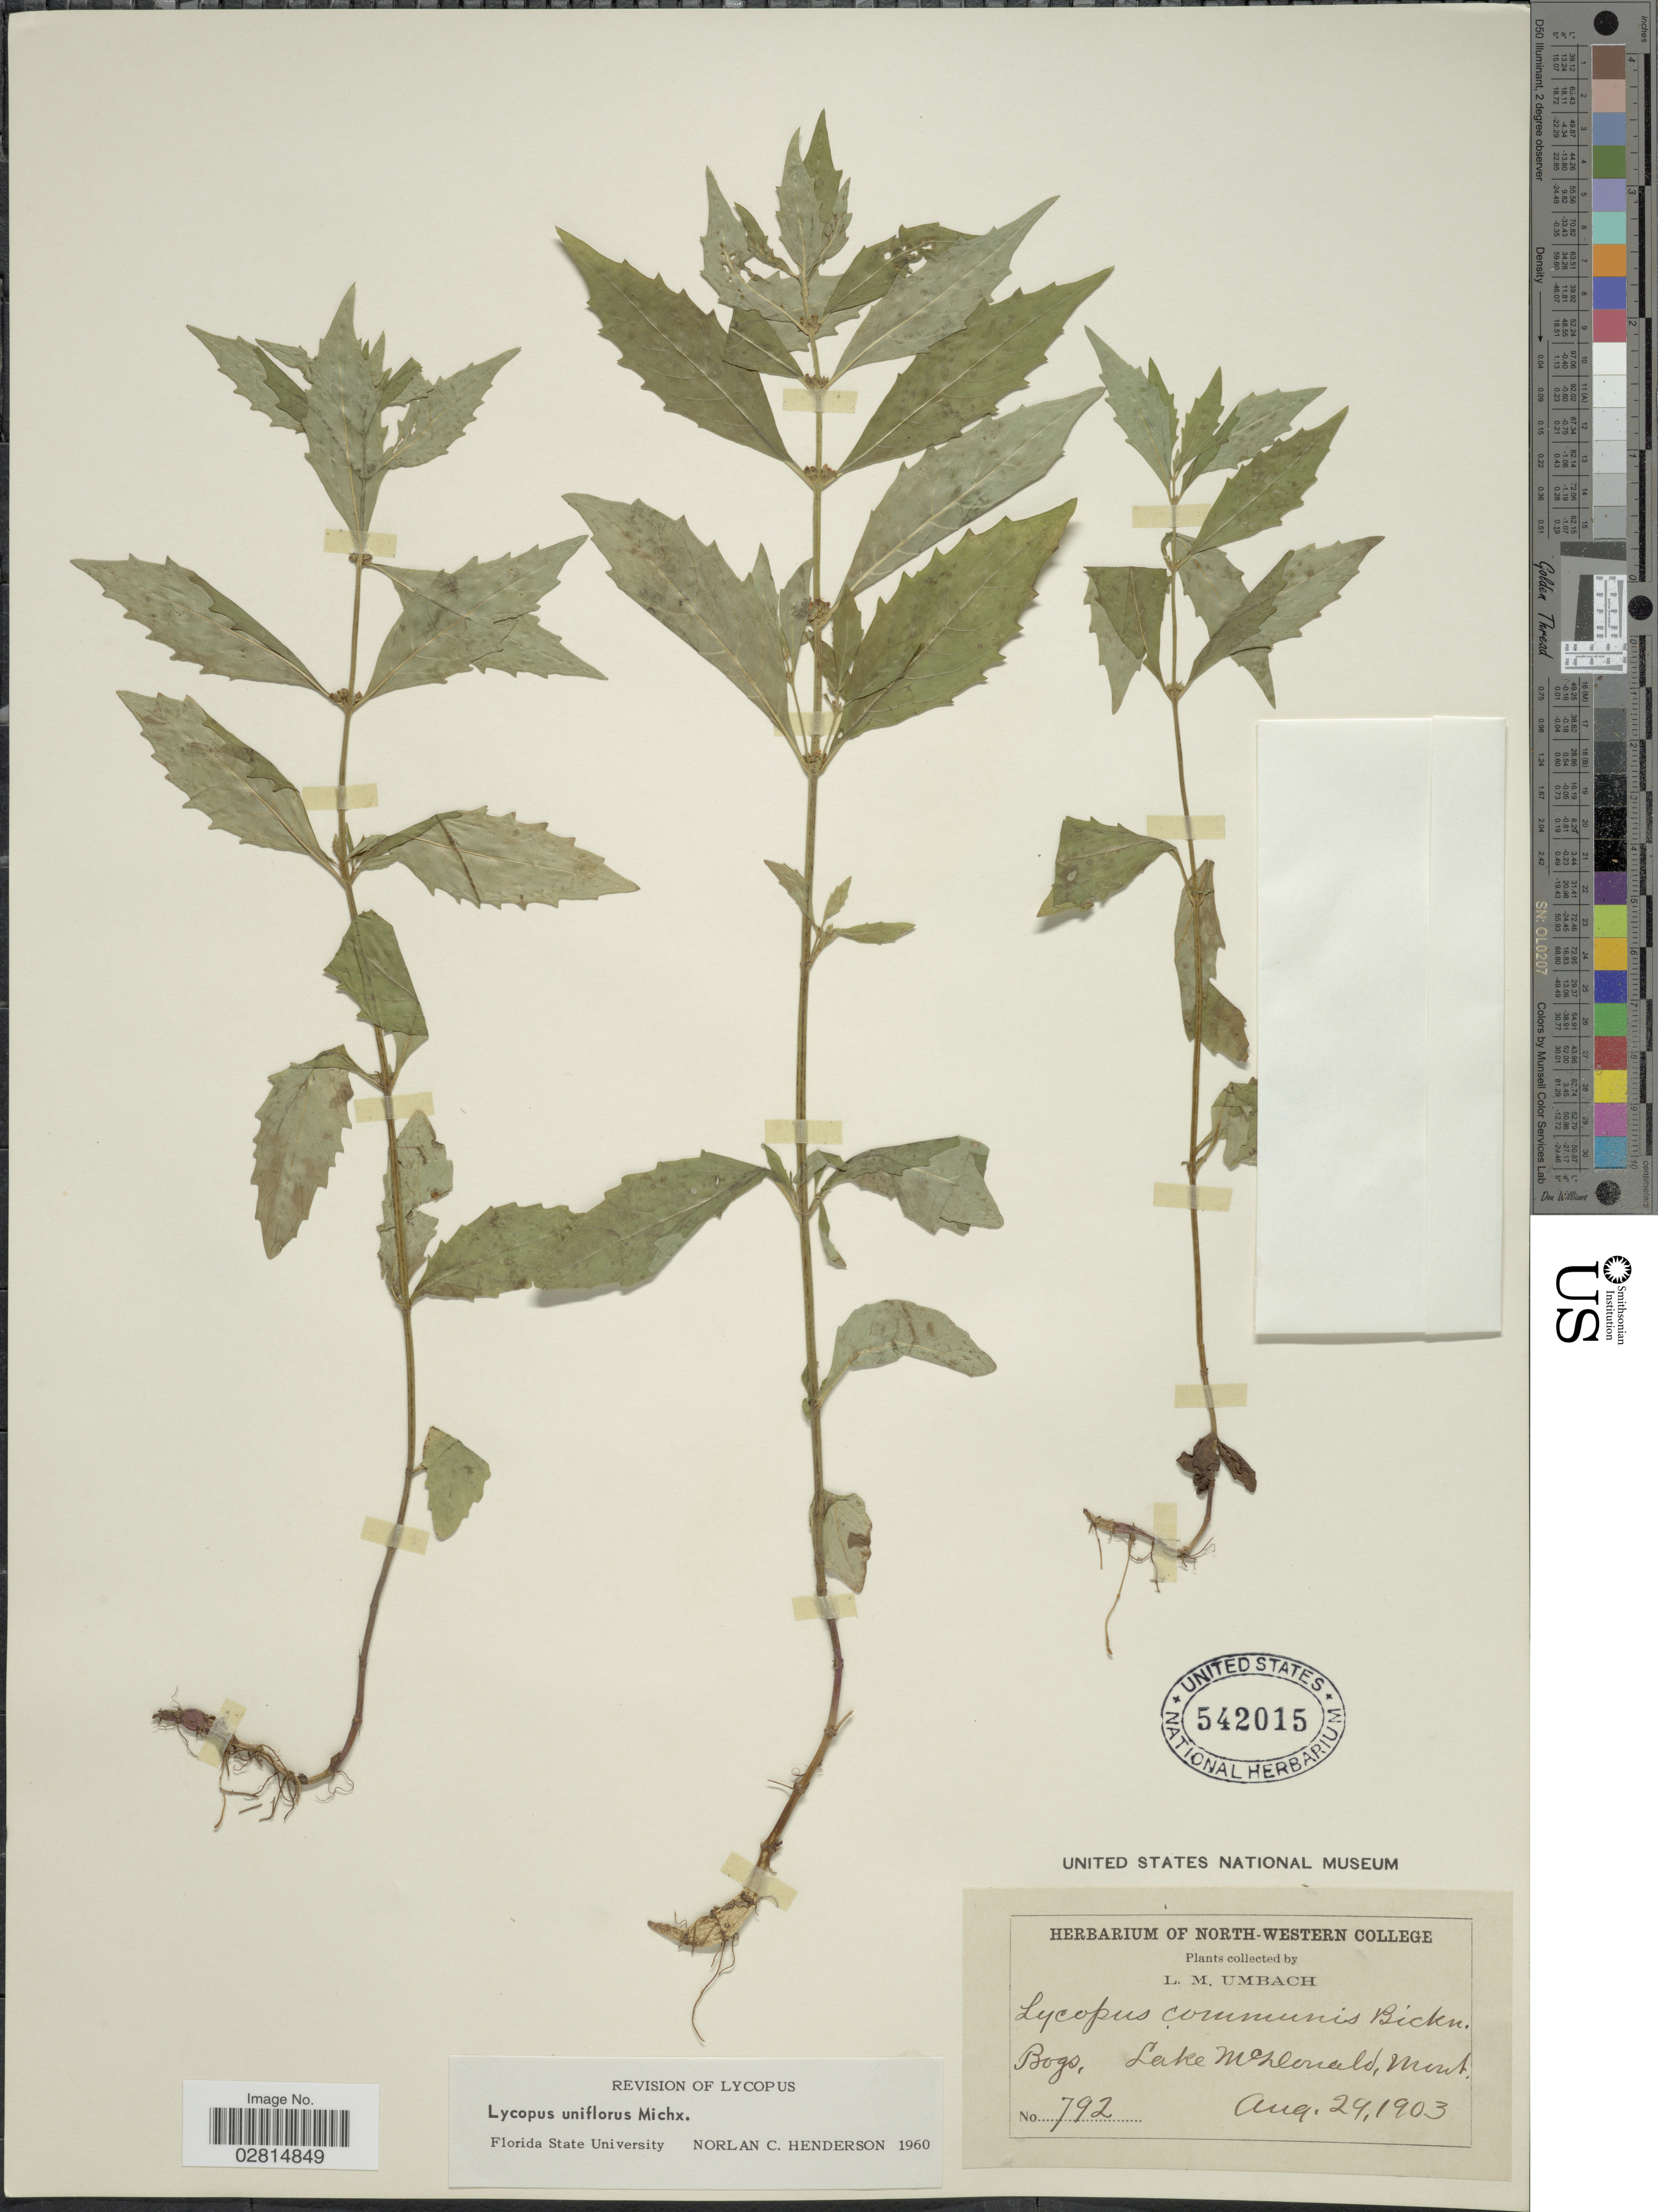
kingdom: Plantae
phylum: Tracheophyta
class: Magnoliopsida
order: Lamiales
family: Lamiaceae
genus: Lycopus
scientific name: Lycopus uniflorus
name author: Michx.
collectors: L. M. Umbach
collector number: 795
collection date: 1903-08-29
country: United States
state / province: Montana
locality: Lake McDonald, Mont.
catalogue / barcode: US 542015